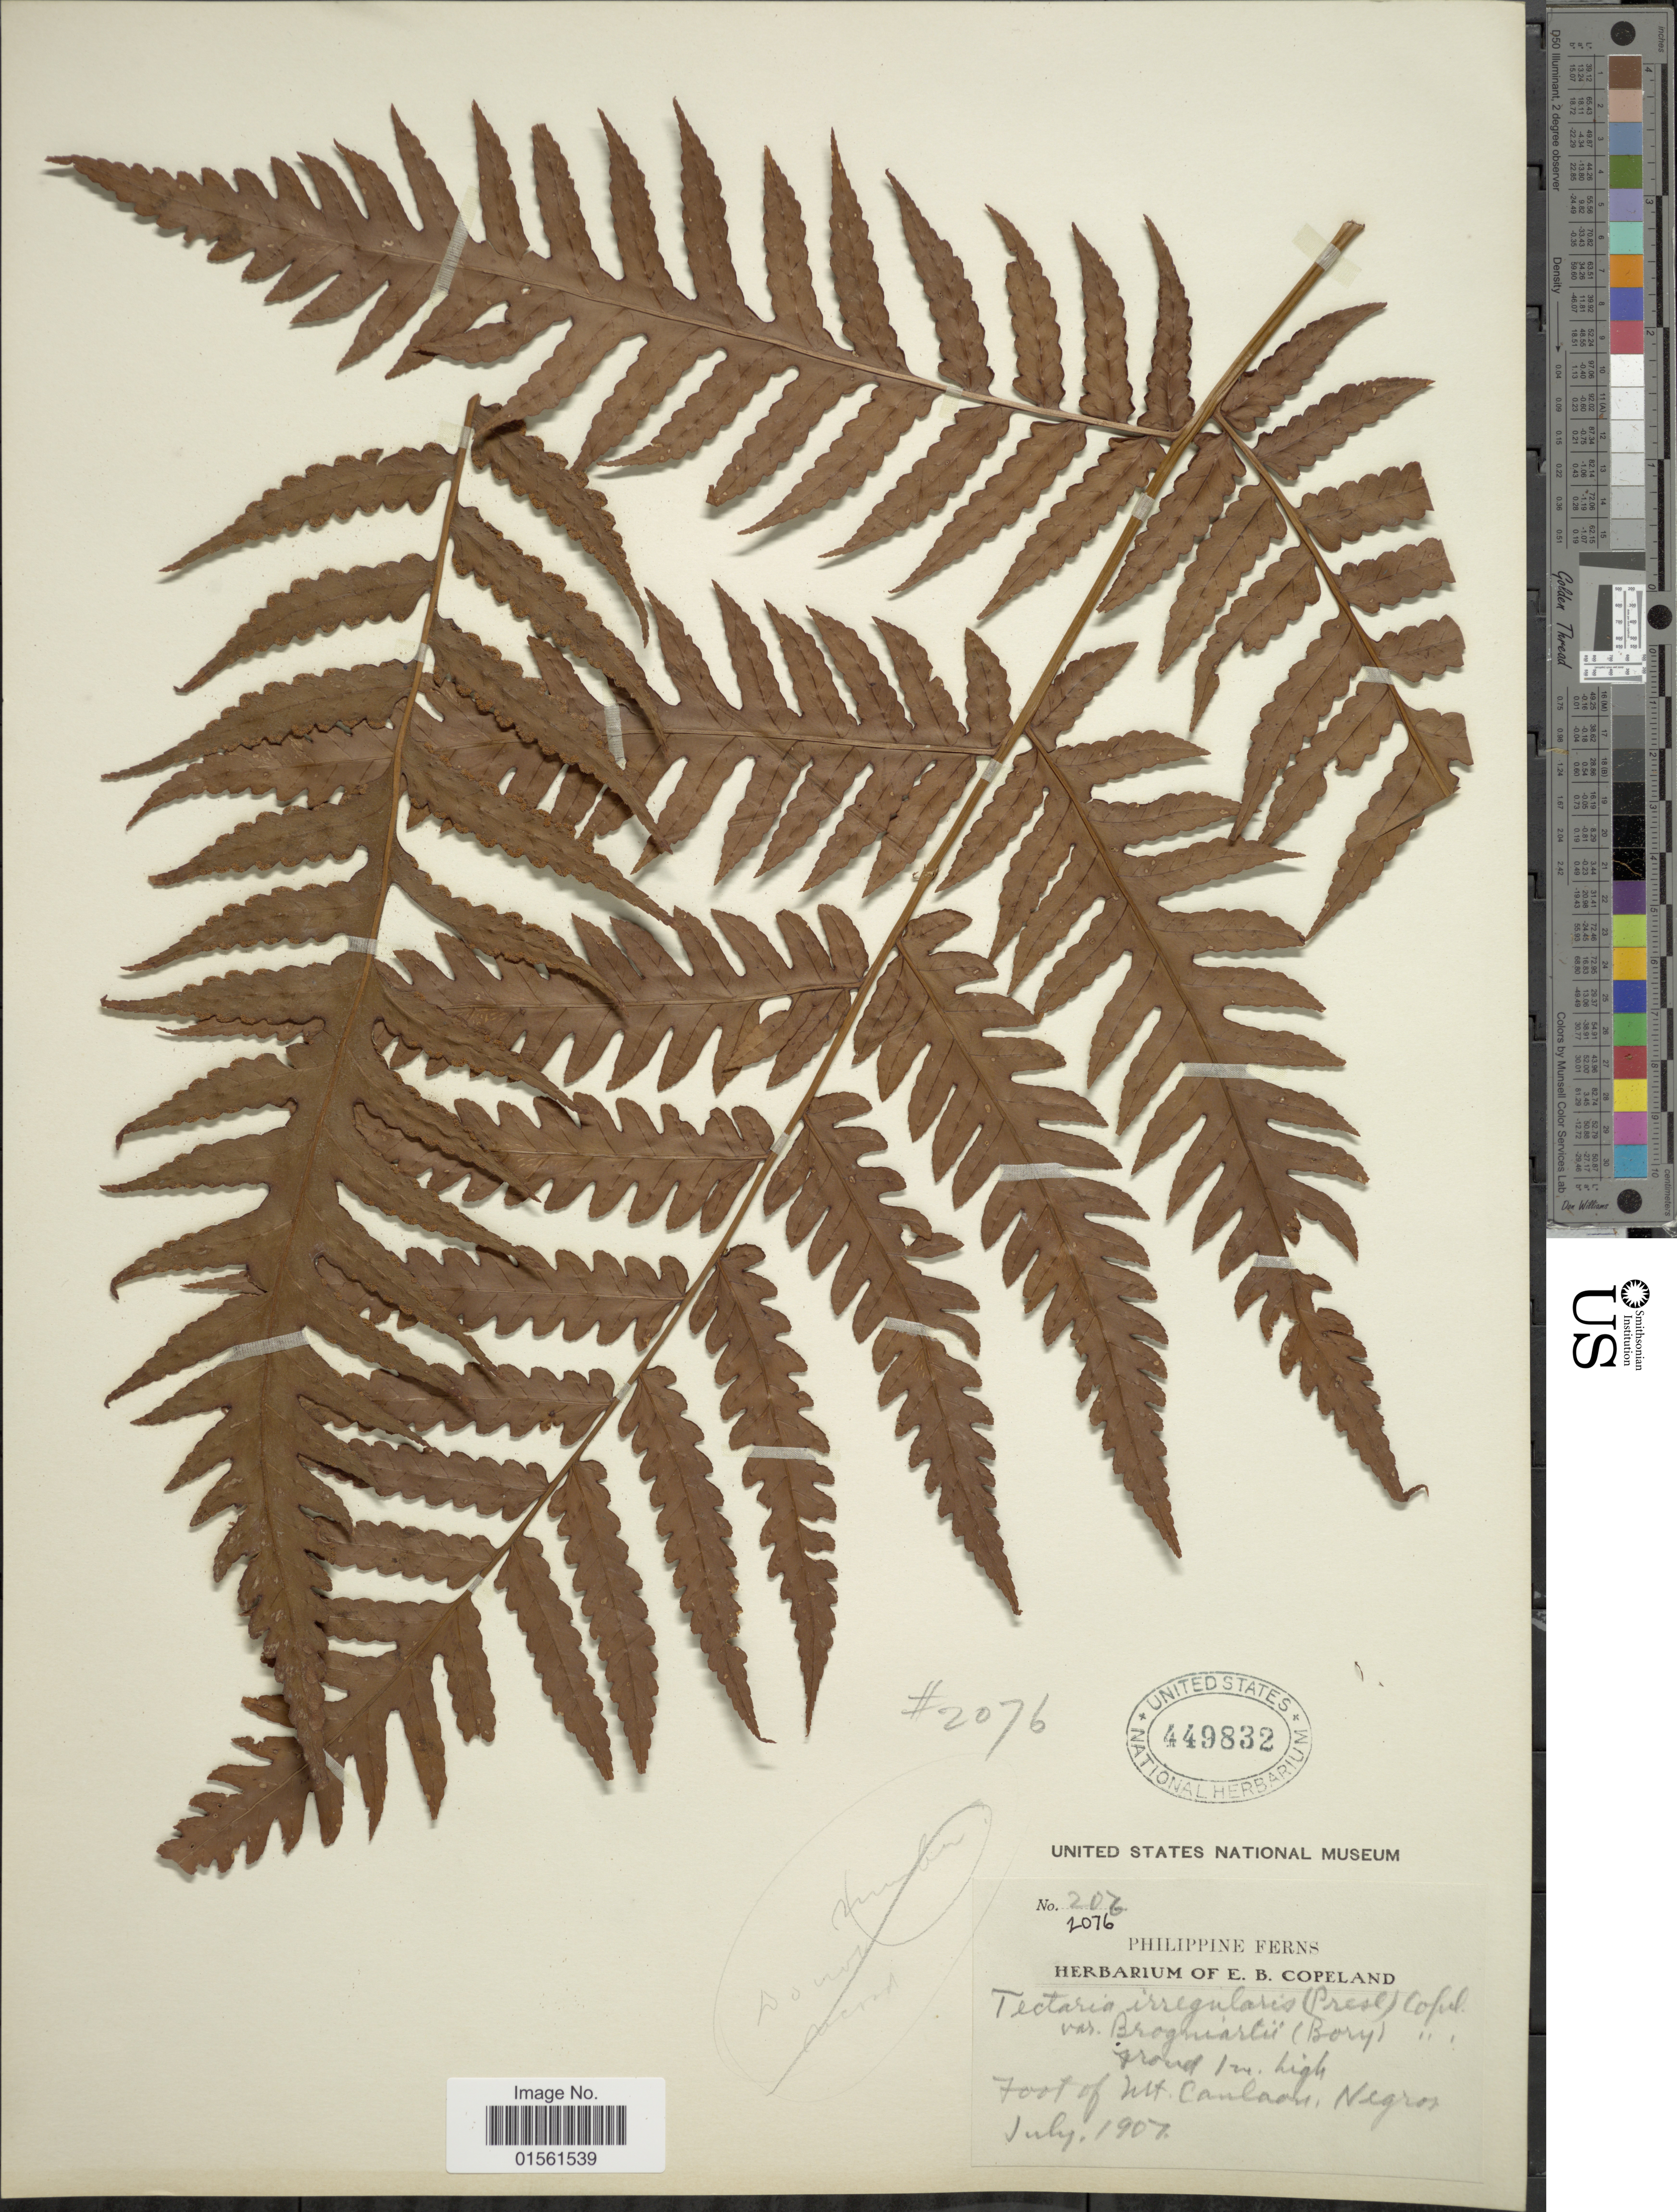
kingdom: Plantae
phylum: Tracheophyta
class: Polypodiopsida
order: Polypodiales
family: Dryopteridaceae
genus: Pleocnemia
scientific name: Pleocnemia brongniartii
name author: (Bory) Holttum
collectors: ex herb. E. B. Copeland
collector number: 2076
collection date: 1907-07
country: Philippines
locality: Foot of Mt. Canloou, Negros.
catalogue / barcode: US 449832